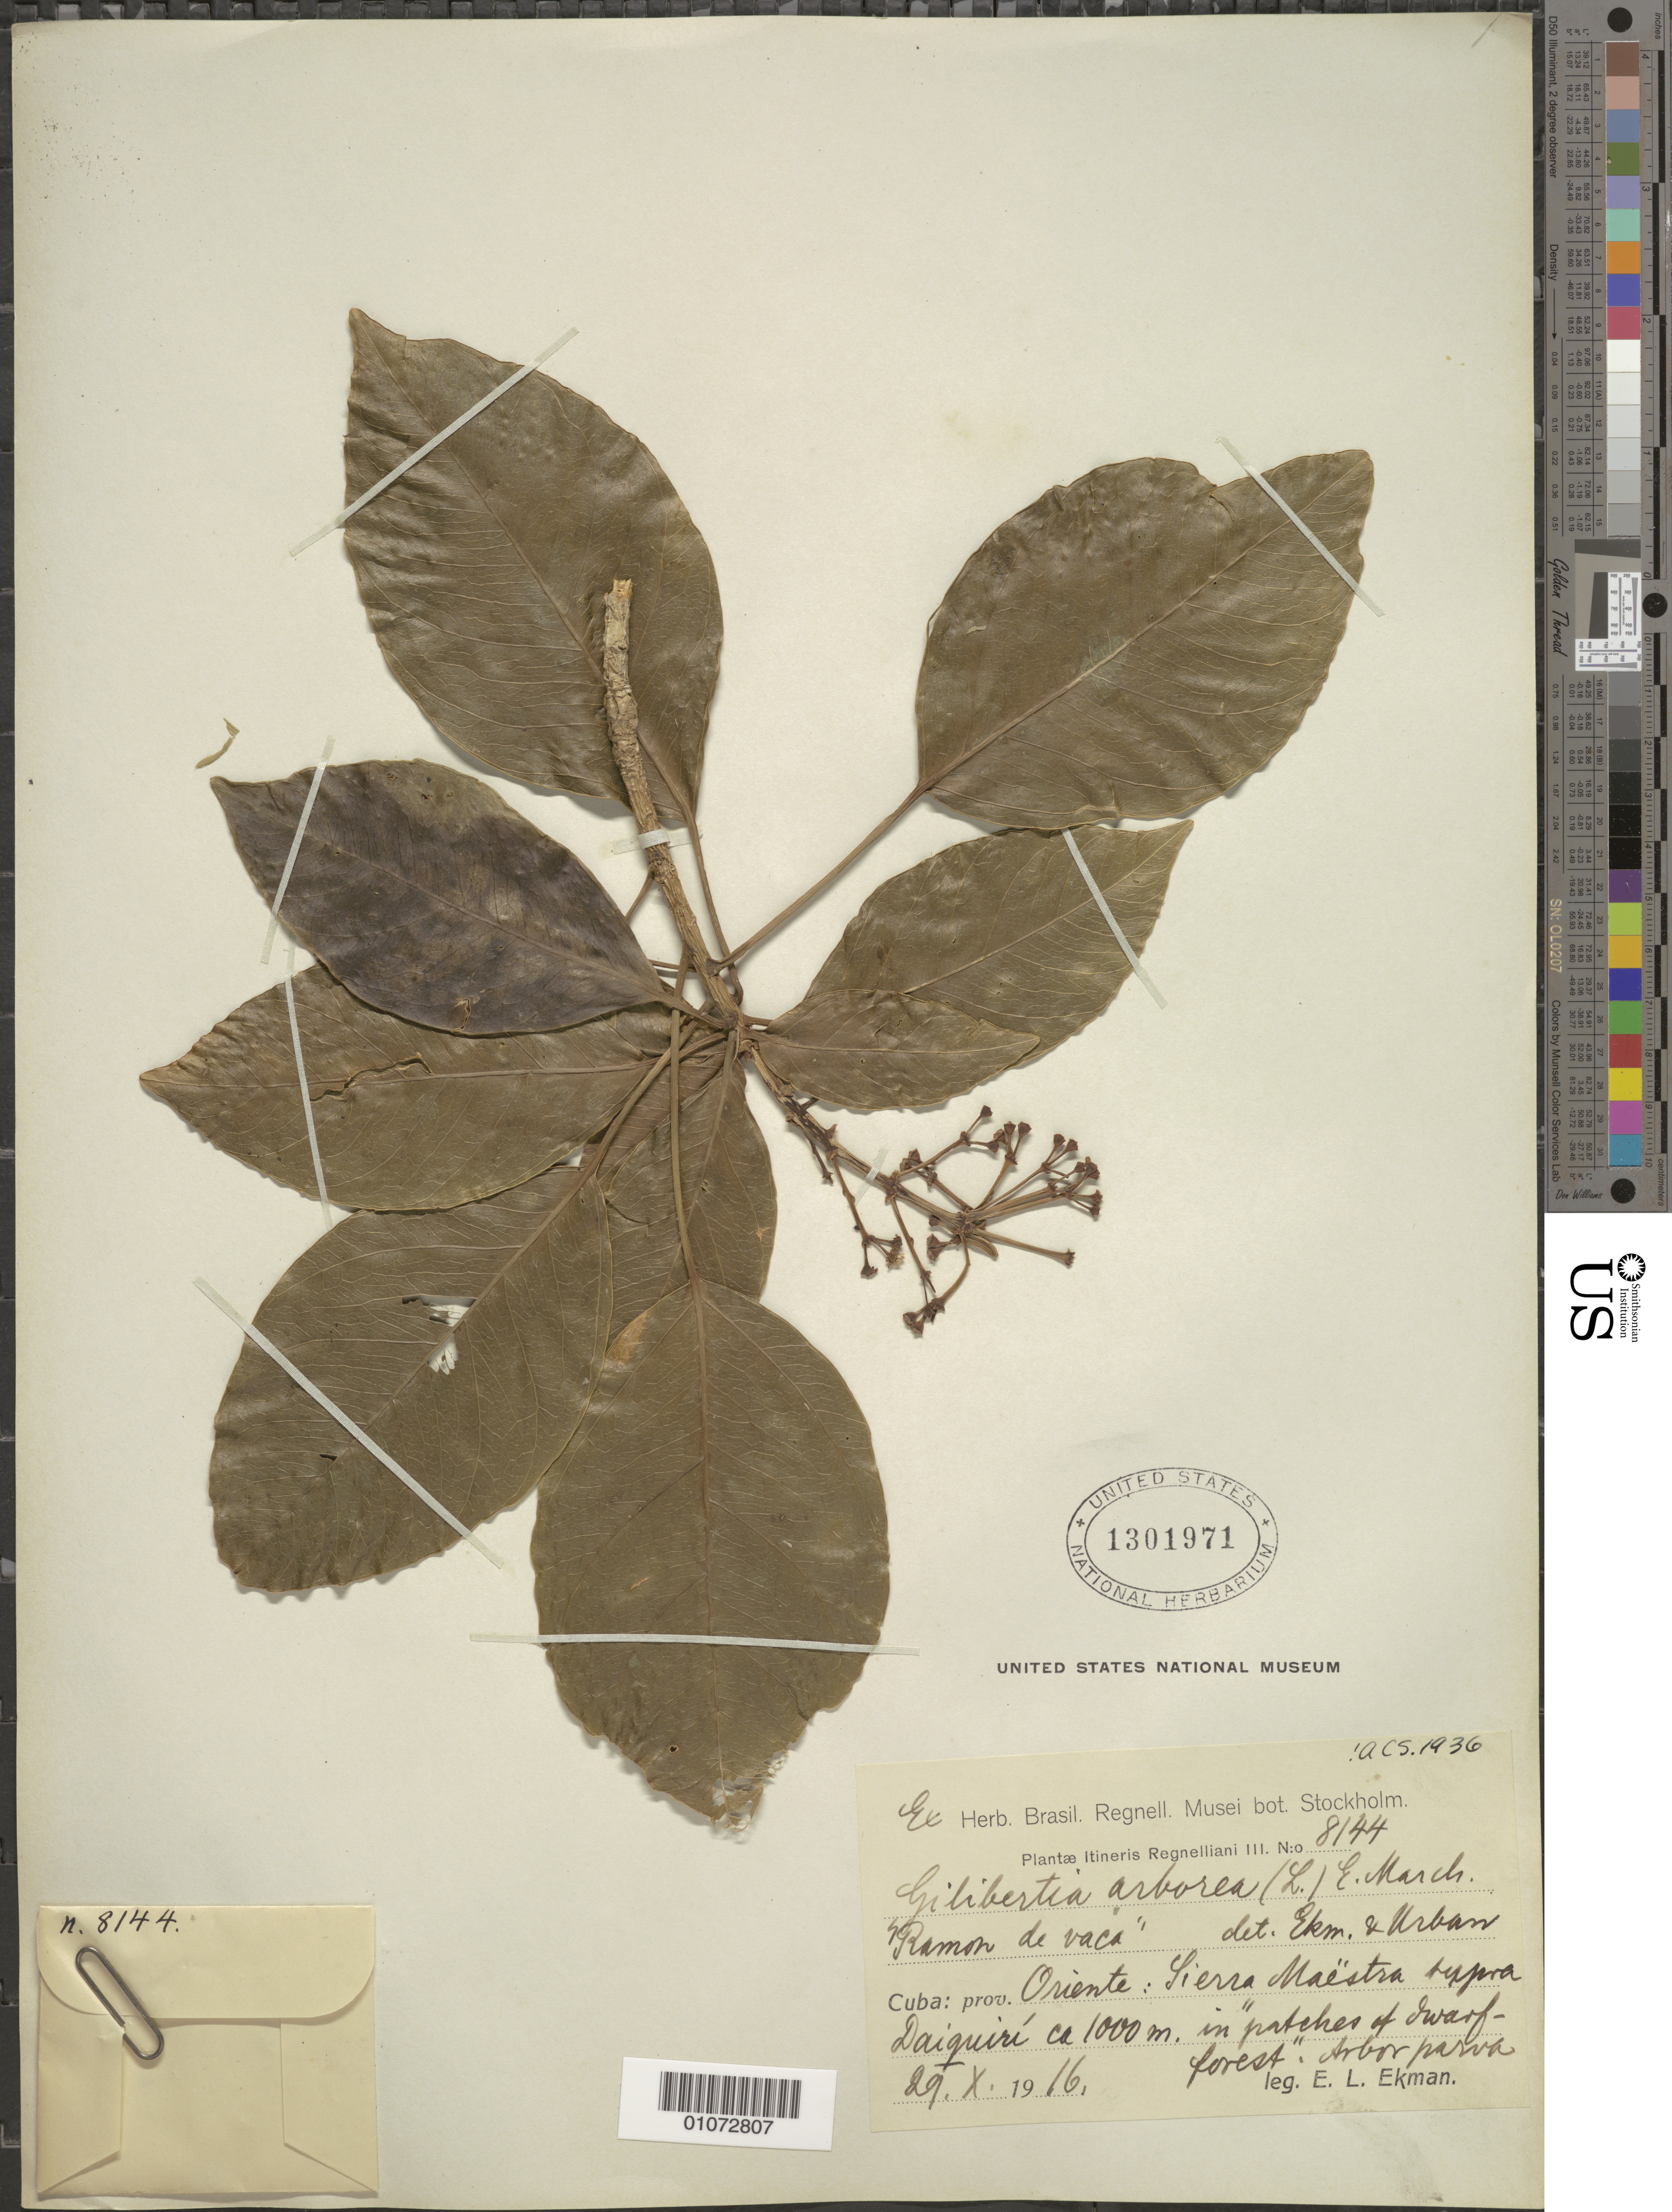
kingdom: Plantae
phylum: Tracheophyta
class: Magnoliopsida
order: Apiales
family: Araliaceae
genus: Dendropanax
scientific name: Dendropanax arboreus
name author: (L.) Decne. & Planch.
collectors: E. L. Ekman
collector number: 8144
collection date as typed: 29 Oct 1916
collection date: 1916-10-29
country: Cuba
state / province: Oriente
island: Cuba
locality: Sierra Maestra, Daiquiri, in patches of dwarf forest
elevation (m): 1000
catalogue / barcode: US 1301971